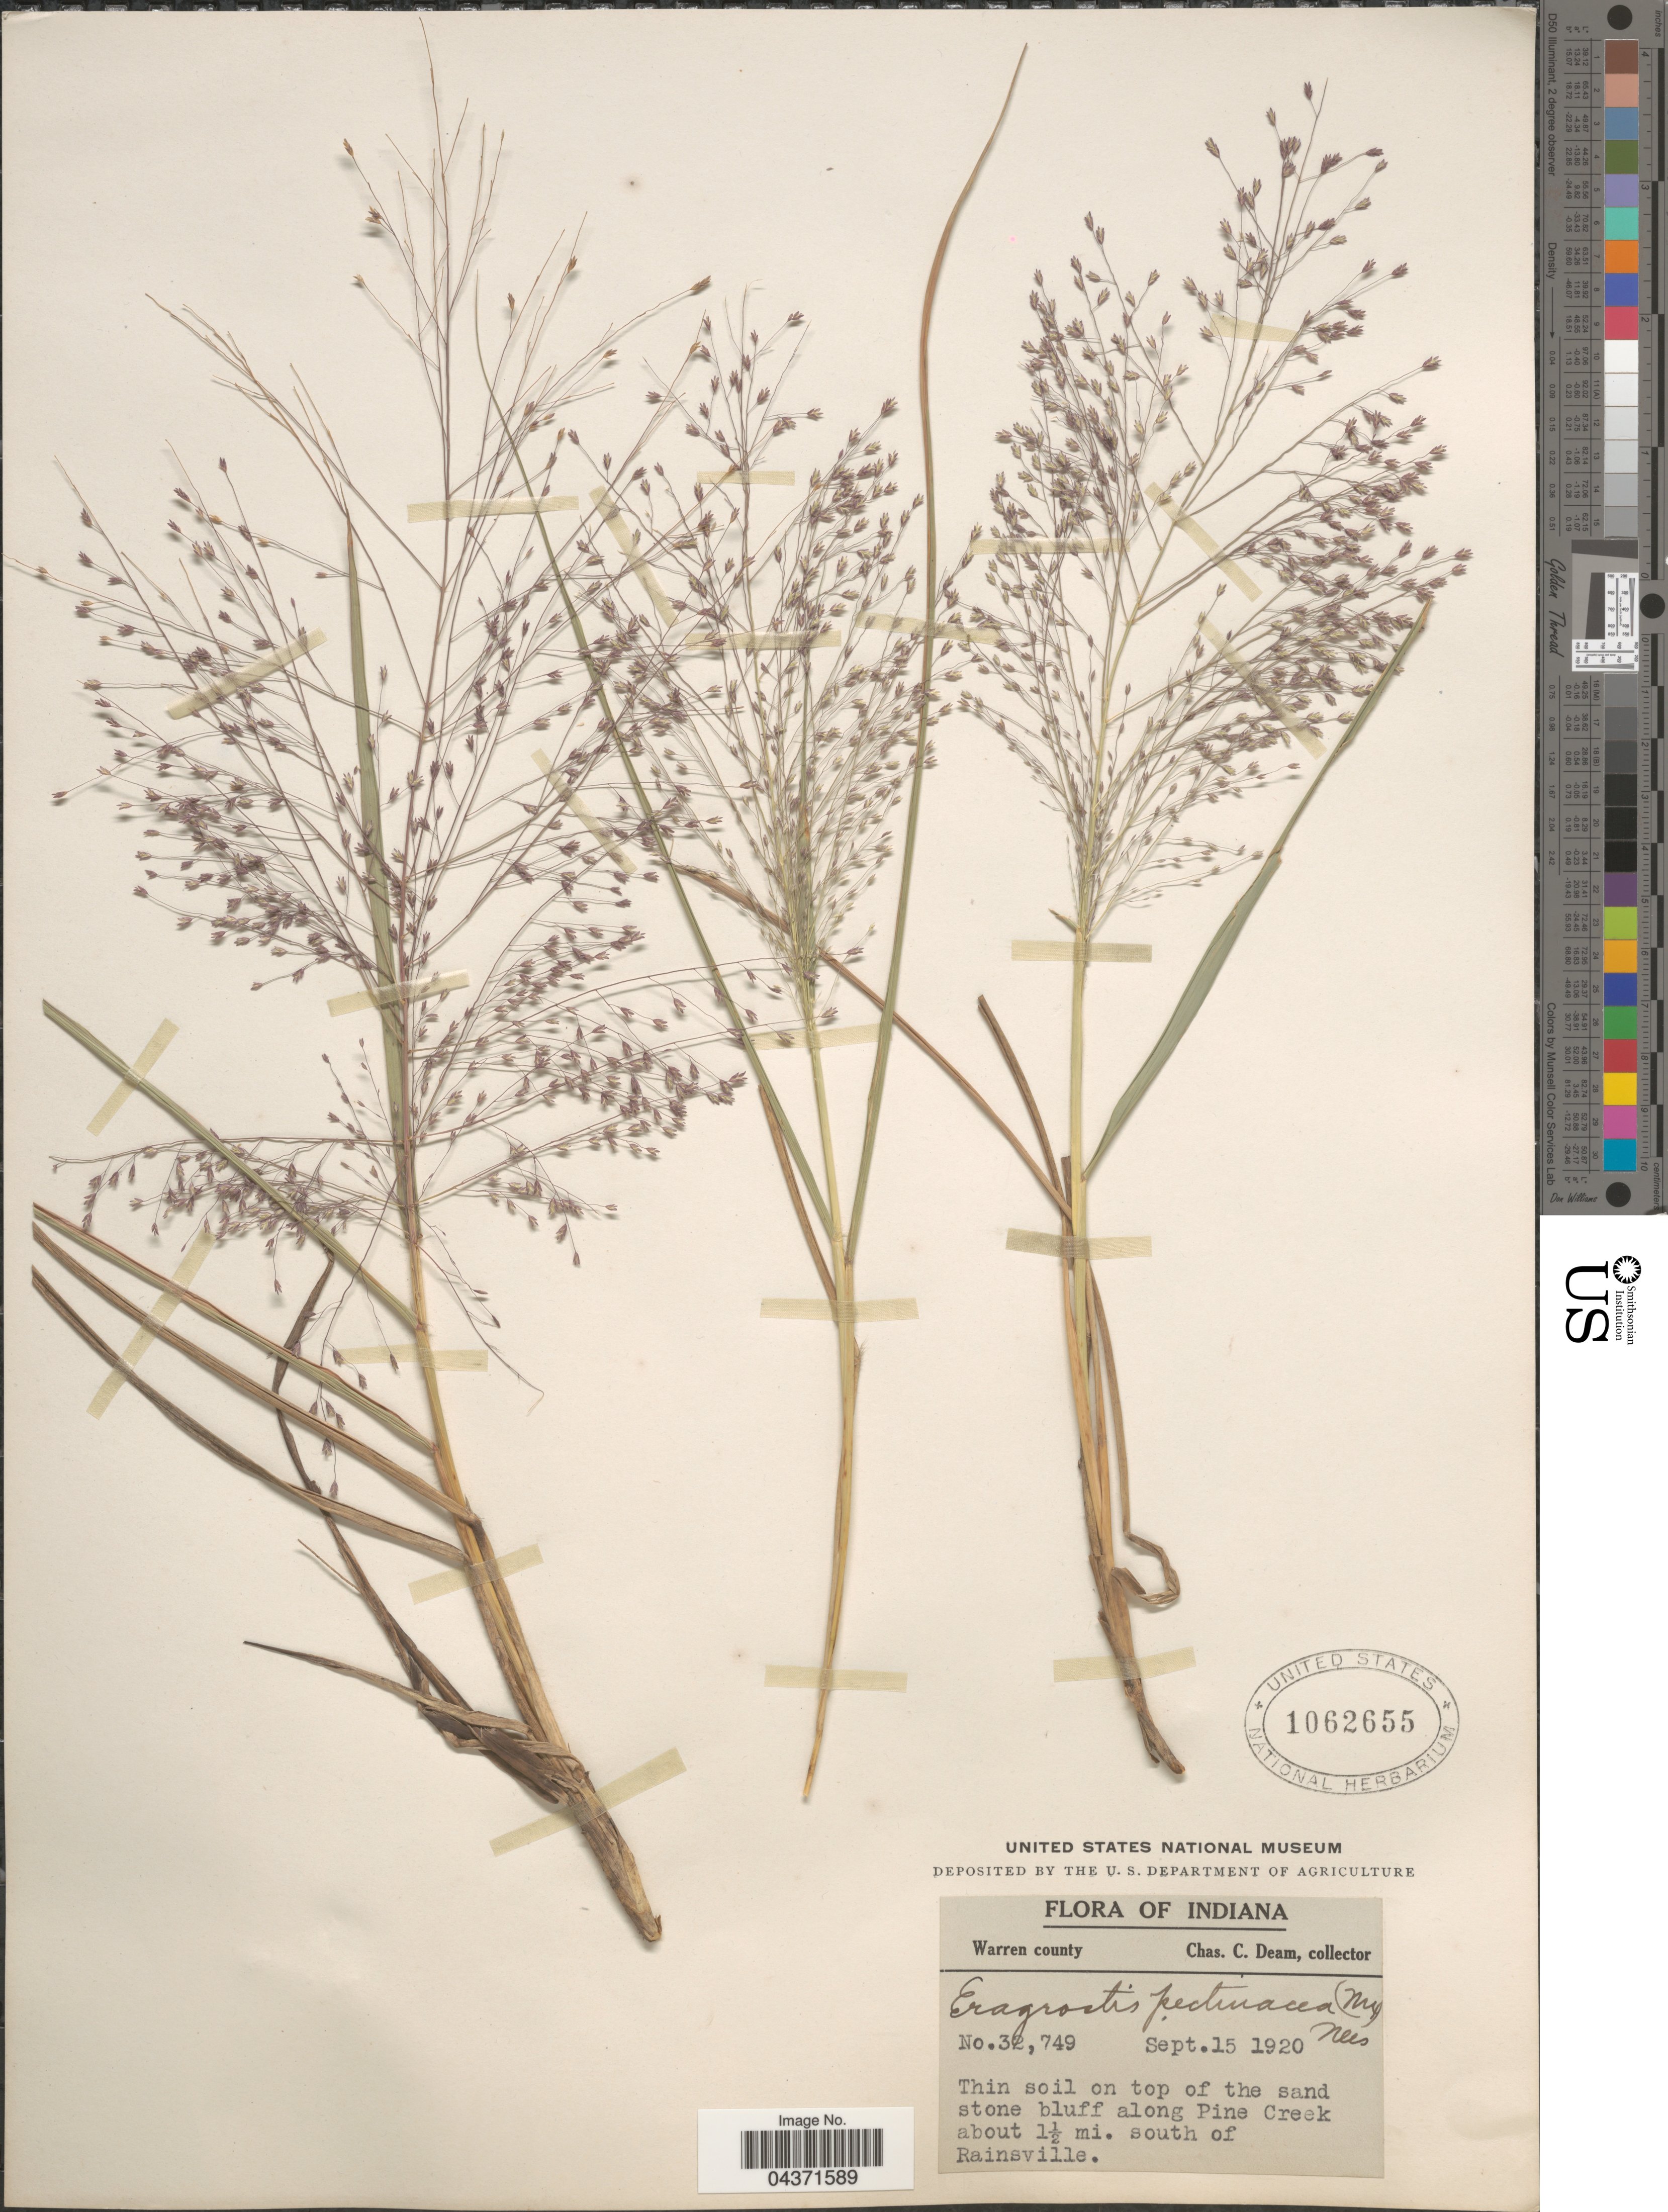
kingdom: Plantae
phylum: Tracheophyta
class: Liliopsida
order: Poales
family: Poaceae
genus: Eragrostis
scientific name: Eragrostis spectabilis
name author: (Pursh) Steud.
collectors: C. C. Deam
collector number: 32749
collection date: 1920-09-15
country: United States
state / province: Indiana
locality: Warren county. Thin soil on top of the sand stone bluff along Pine Creek about 1½ mi. south of Rainsville.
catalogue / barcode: US 1062655